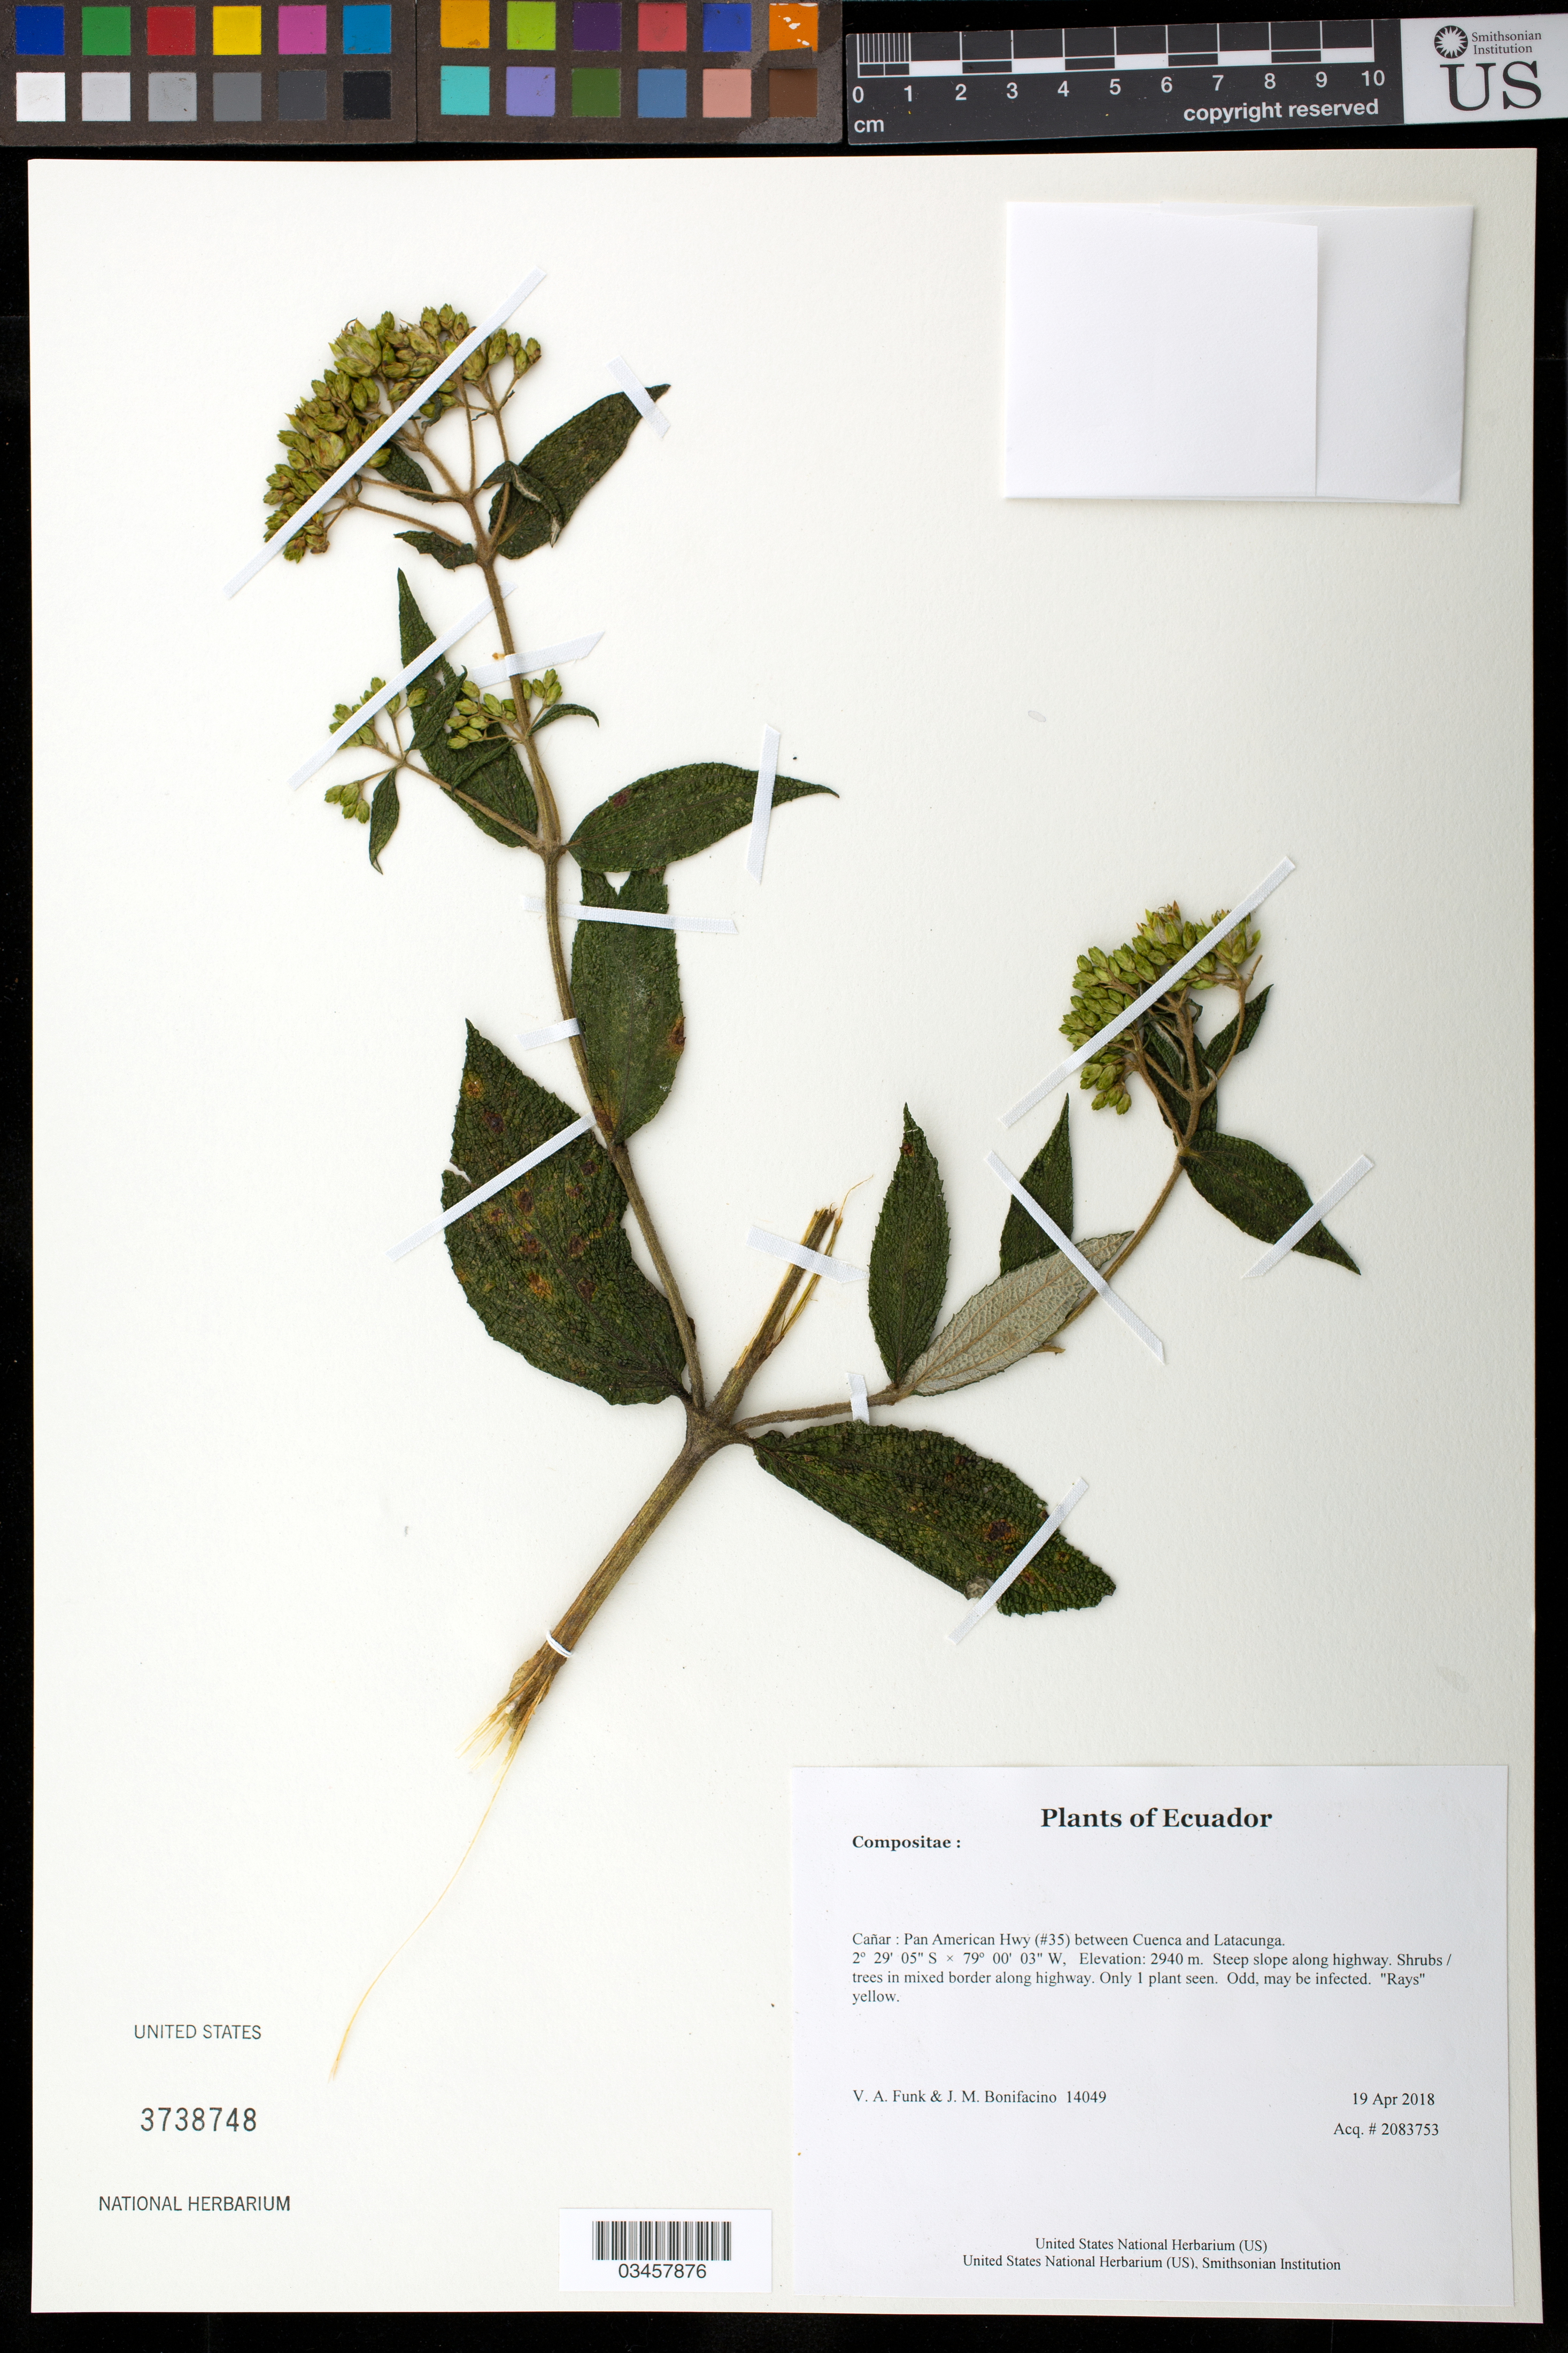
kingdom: Plantae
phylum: Tracheophyta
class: Magnoliopsida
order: Asterales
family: Asteraceae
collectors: V. Funk & M. Bonifacino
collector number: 14049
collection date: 2018-04-19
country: Ecuador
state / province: Cañar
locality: Pan American Hwy (#35) between Cuenca and Latacunga.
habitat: Steep slope along highway. Shrubs / trees in mixed border along highway.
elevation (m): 2940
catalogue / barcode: US 3738748